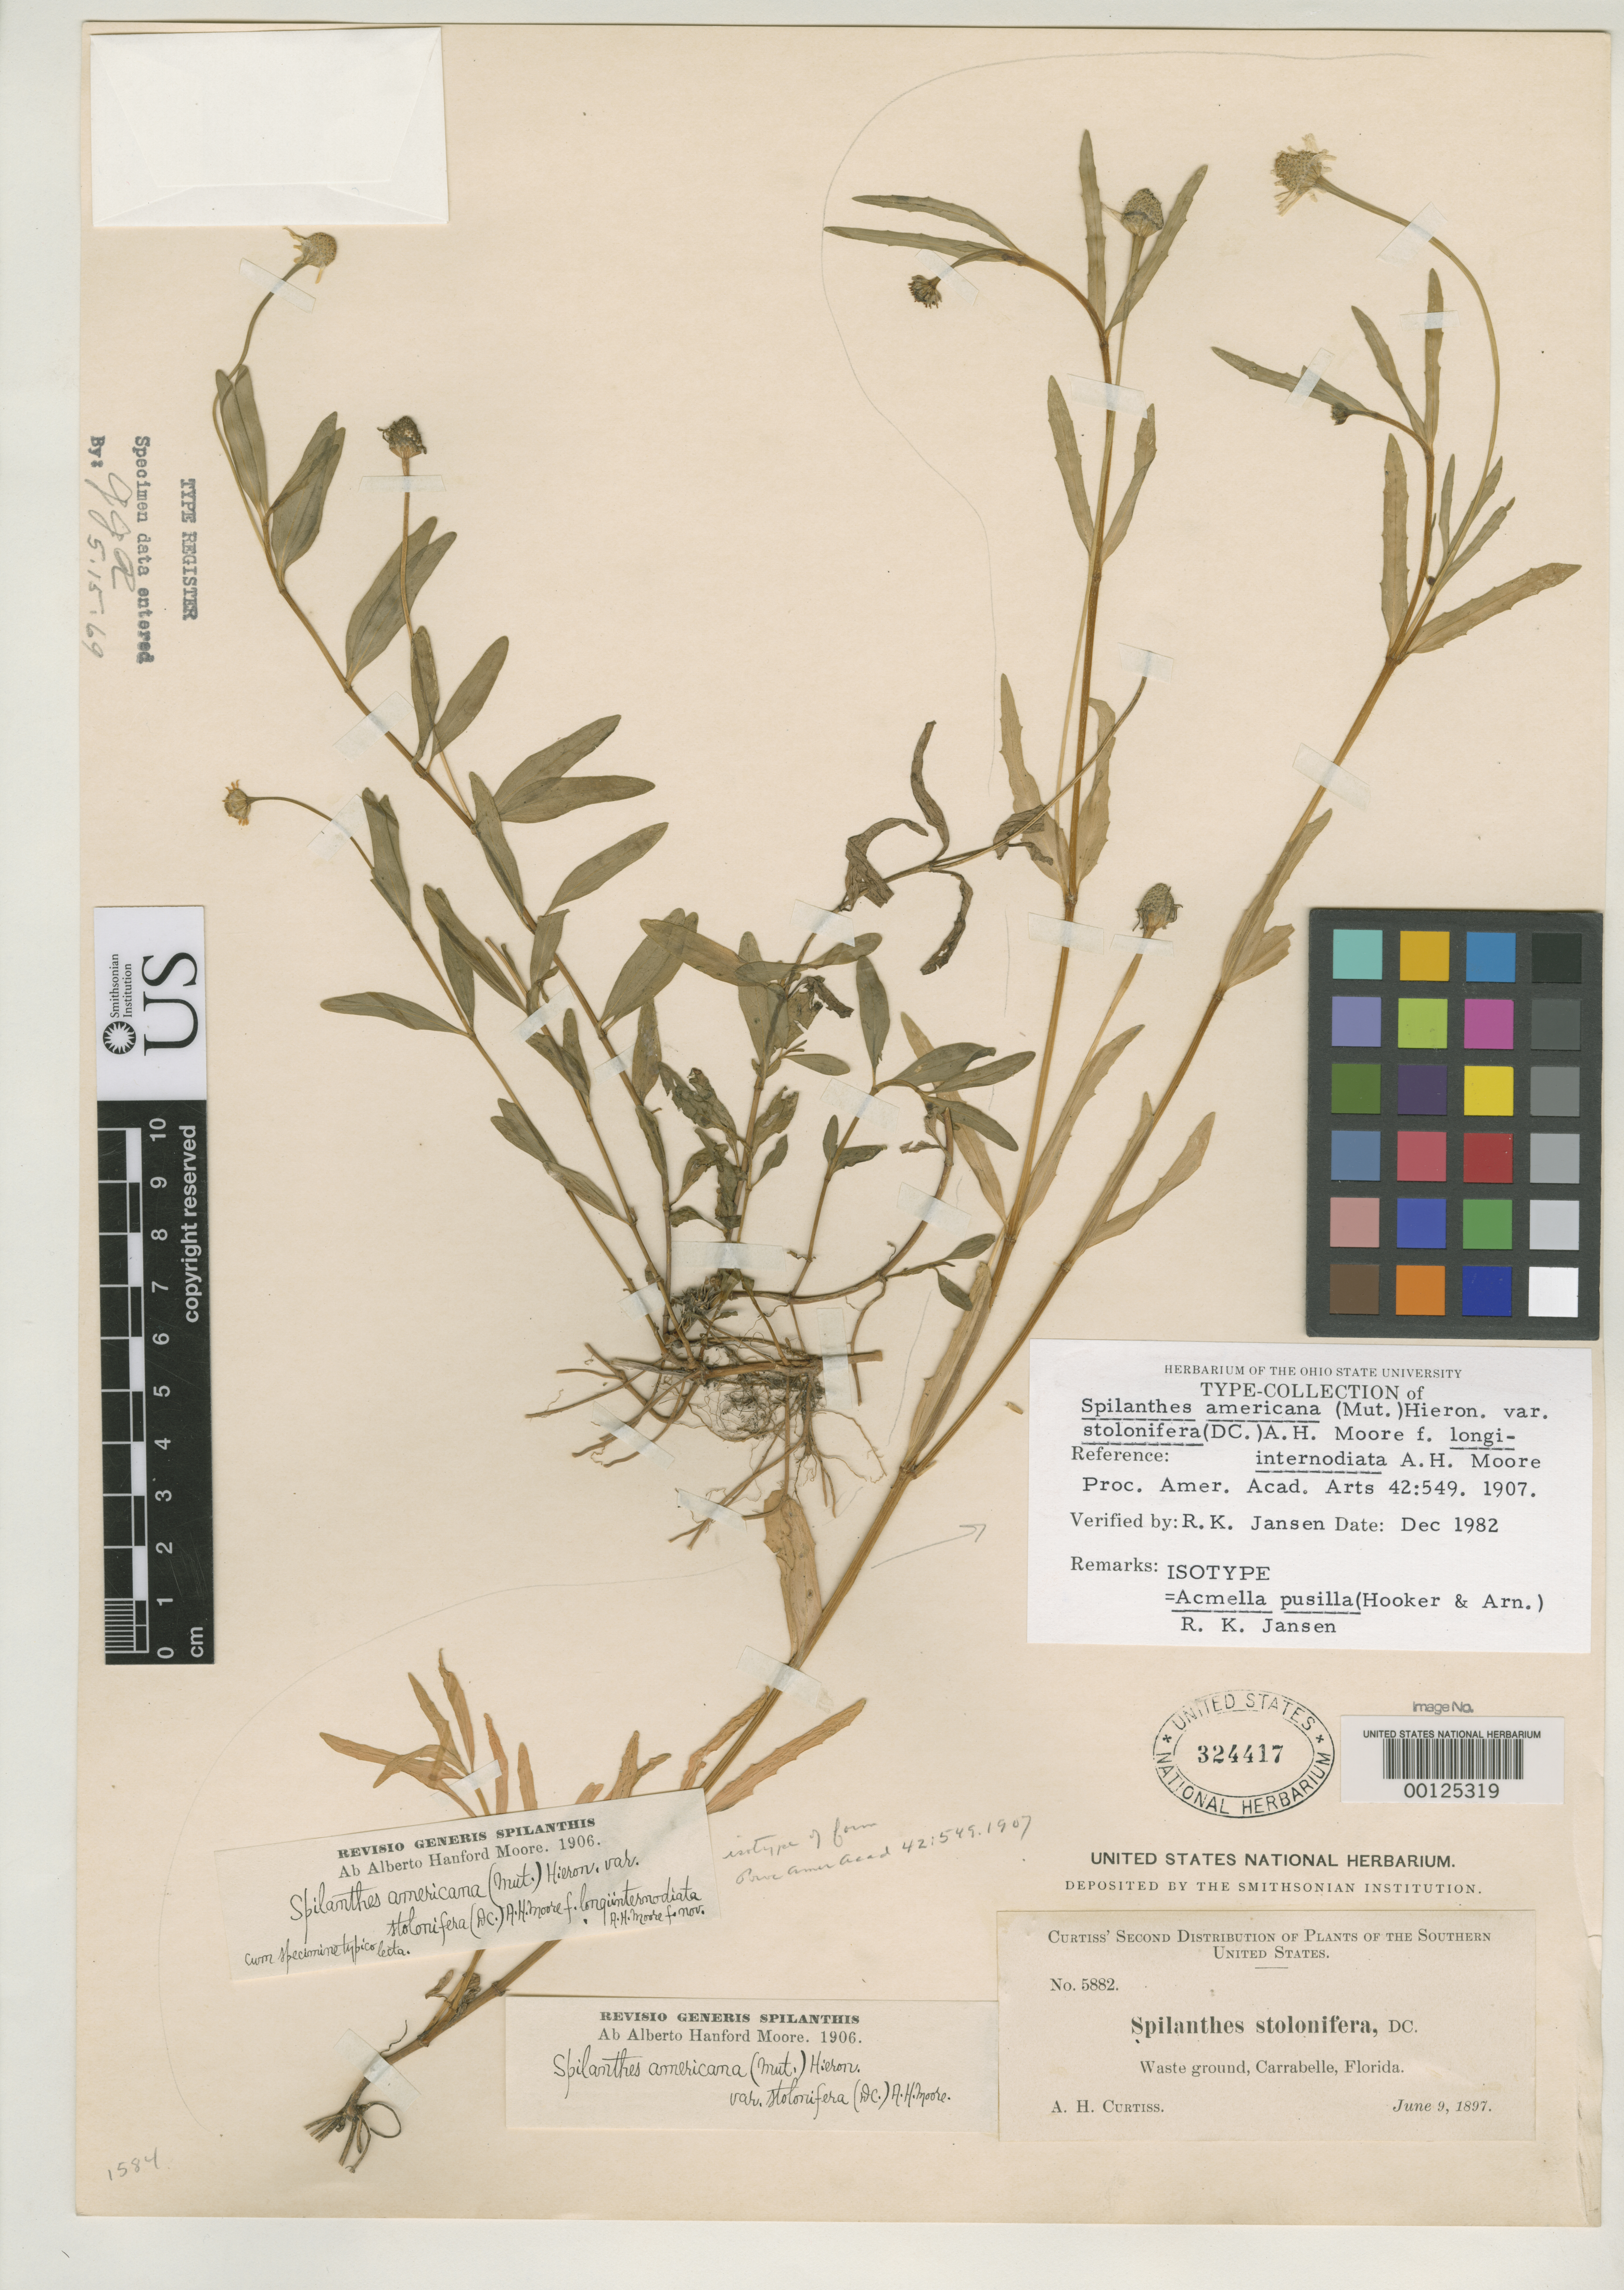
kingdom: Plantae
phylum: Tracheophyta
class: Magnoliopsida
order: Asterales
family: Asteraceae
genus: Spilanthes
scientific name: Spilanthes americana f. longiinternodiata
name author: A.H. Moore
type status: Isotype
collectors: A. H. Curtiss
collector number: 5882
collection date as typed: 09 Jun 1897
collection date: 1897-06-09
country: United States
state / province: Florida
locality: Carrabelle.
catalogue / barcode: US 324417